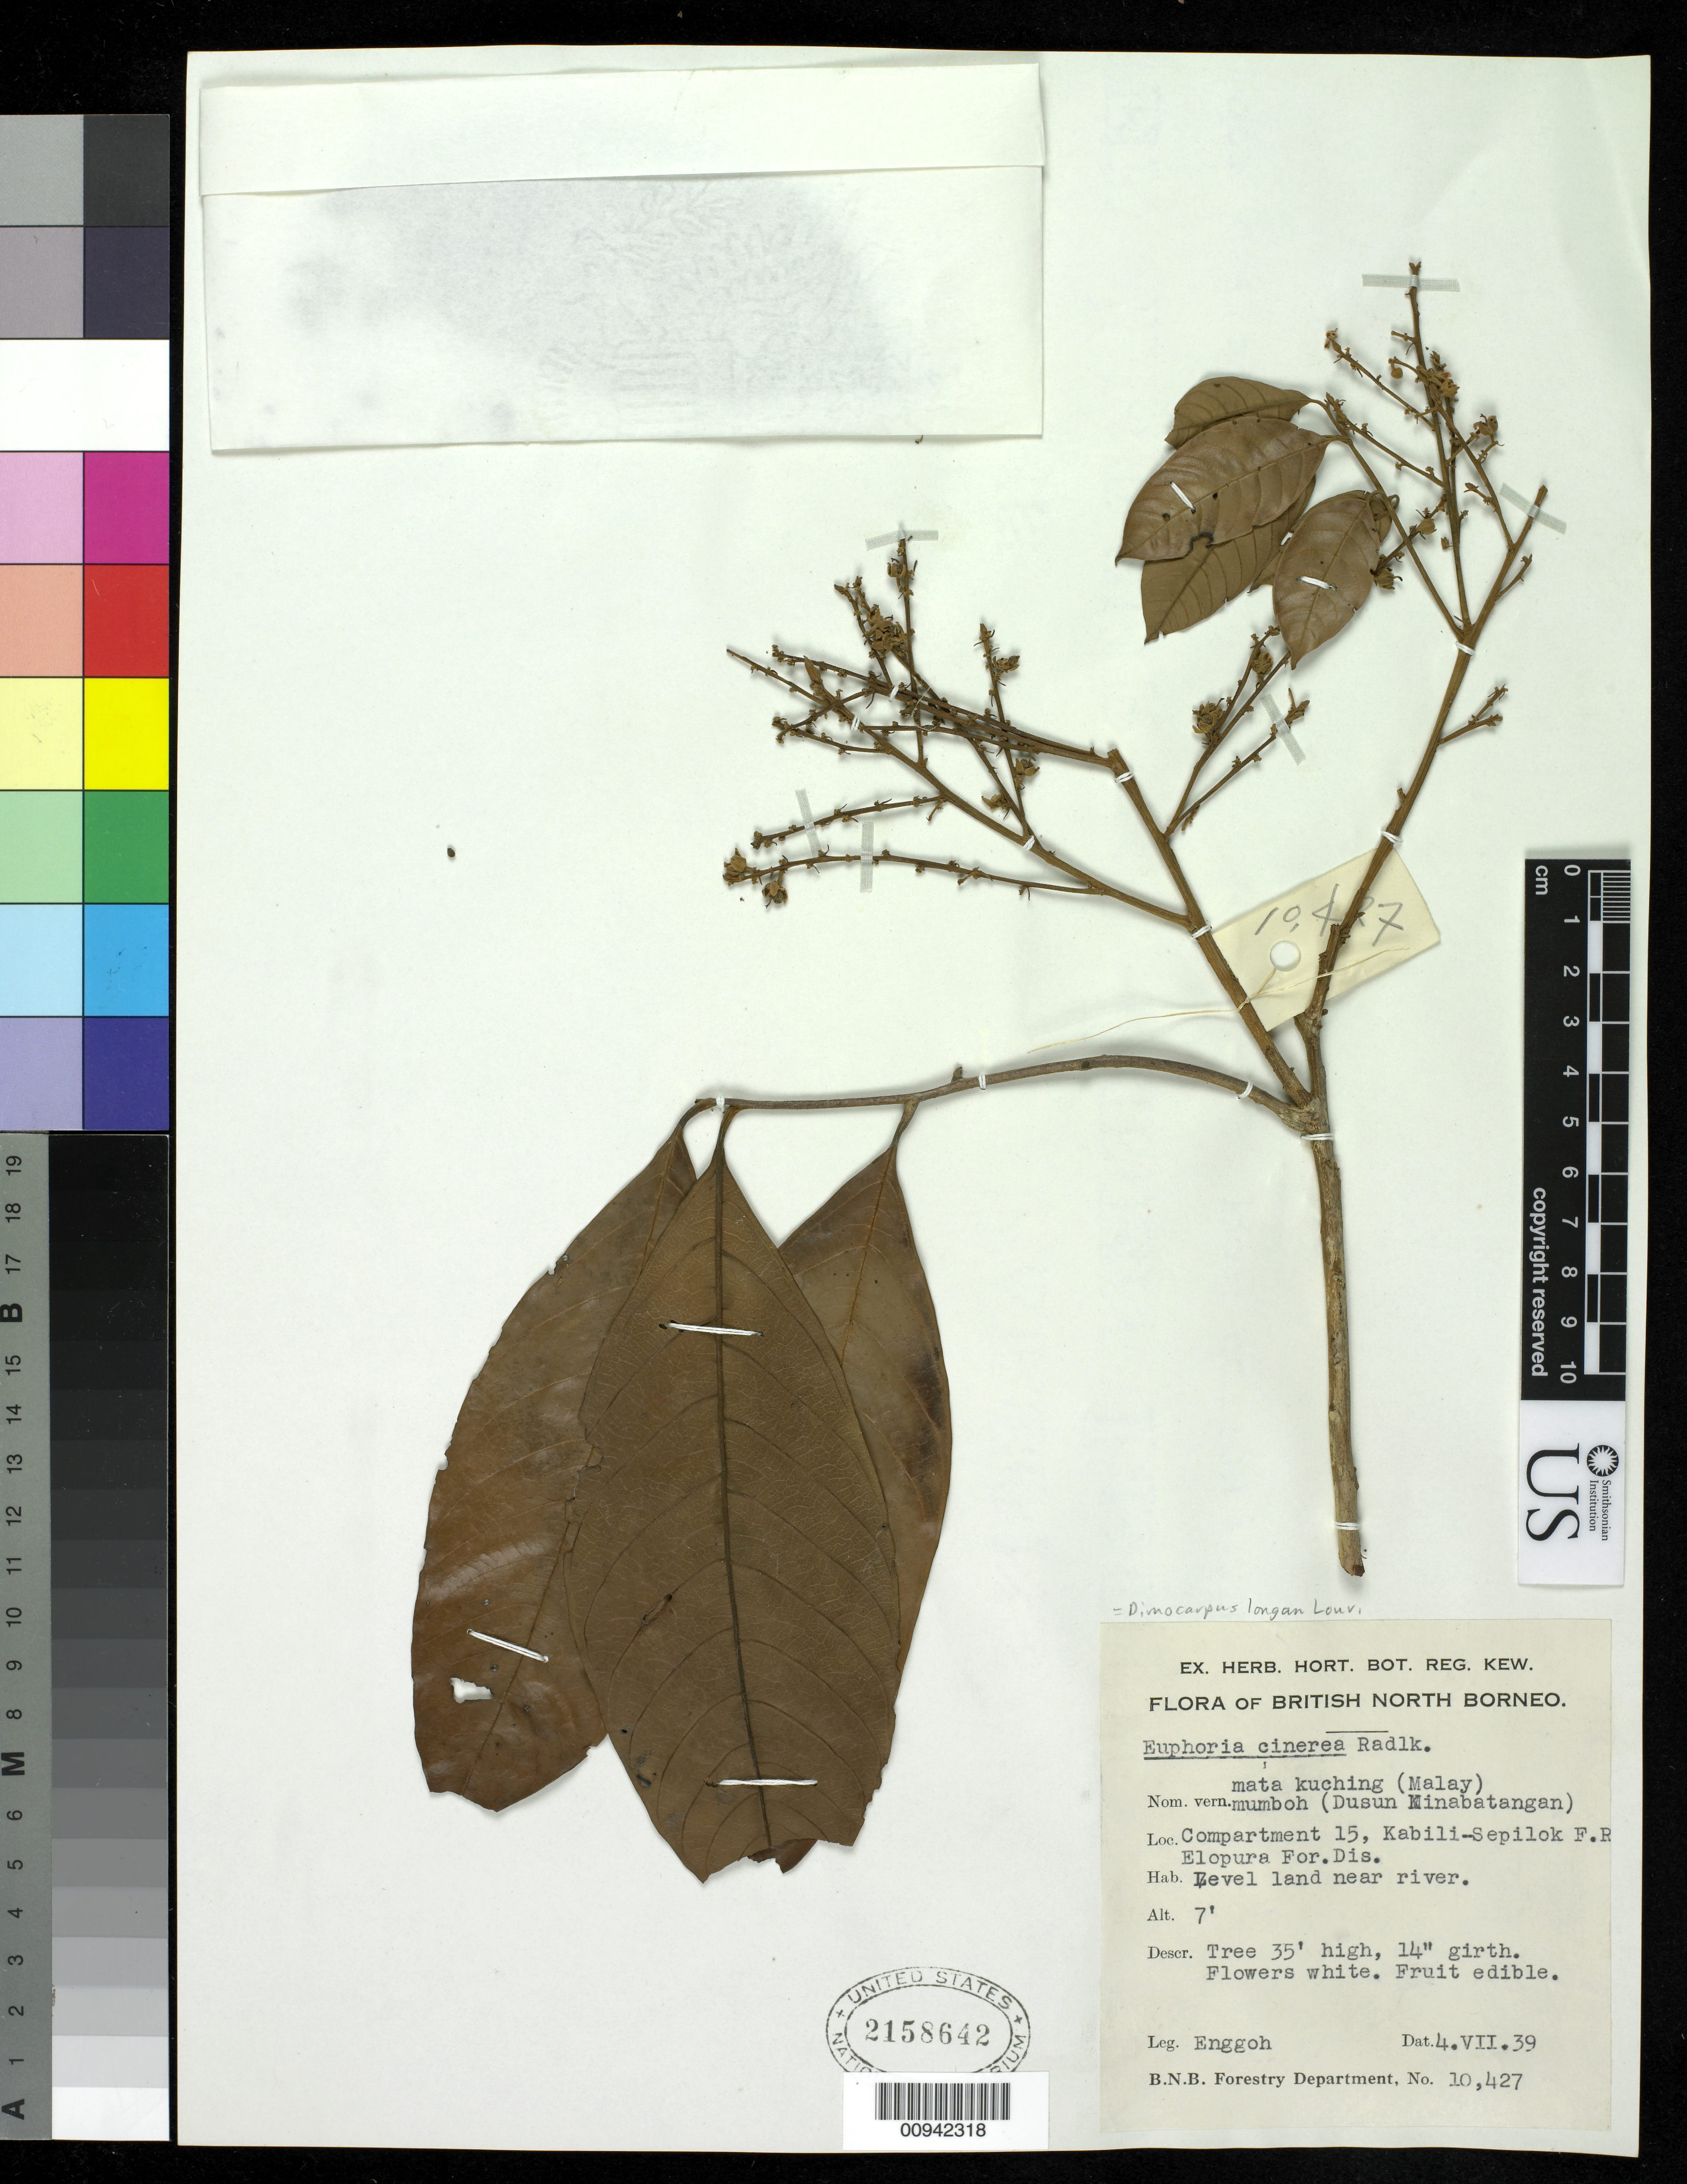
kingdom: Plantae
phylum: Tracheophyta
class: Magnoliopsida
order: Sapindales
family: Sapindaceae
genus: Dimocarpus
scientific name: Dimocarpus longan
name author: Lour.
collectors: -. Enggoh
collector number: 10427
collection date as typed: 10 Jul 1939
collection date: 1939-07-10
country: Malaysia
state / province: Sabah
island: Borneo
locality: Kabili-Sepilok F.R, Elopura For.Dis.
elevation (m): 2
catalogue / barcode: US 2158642